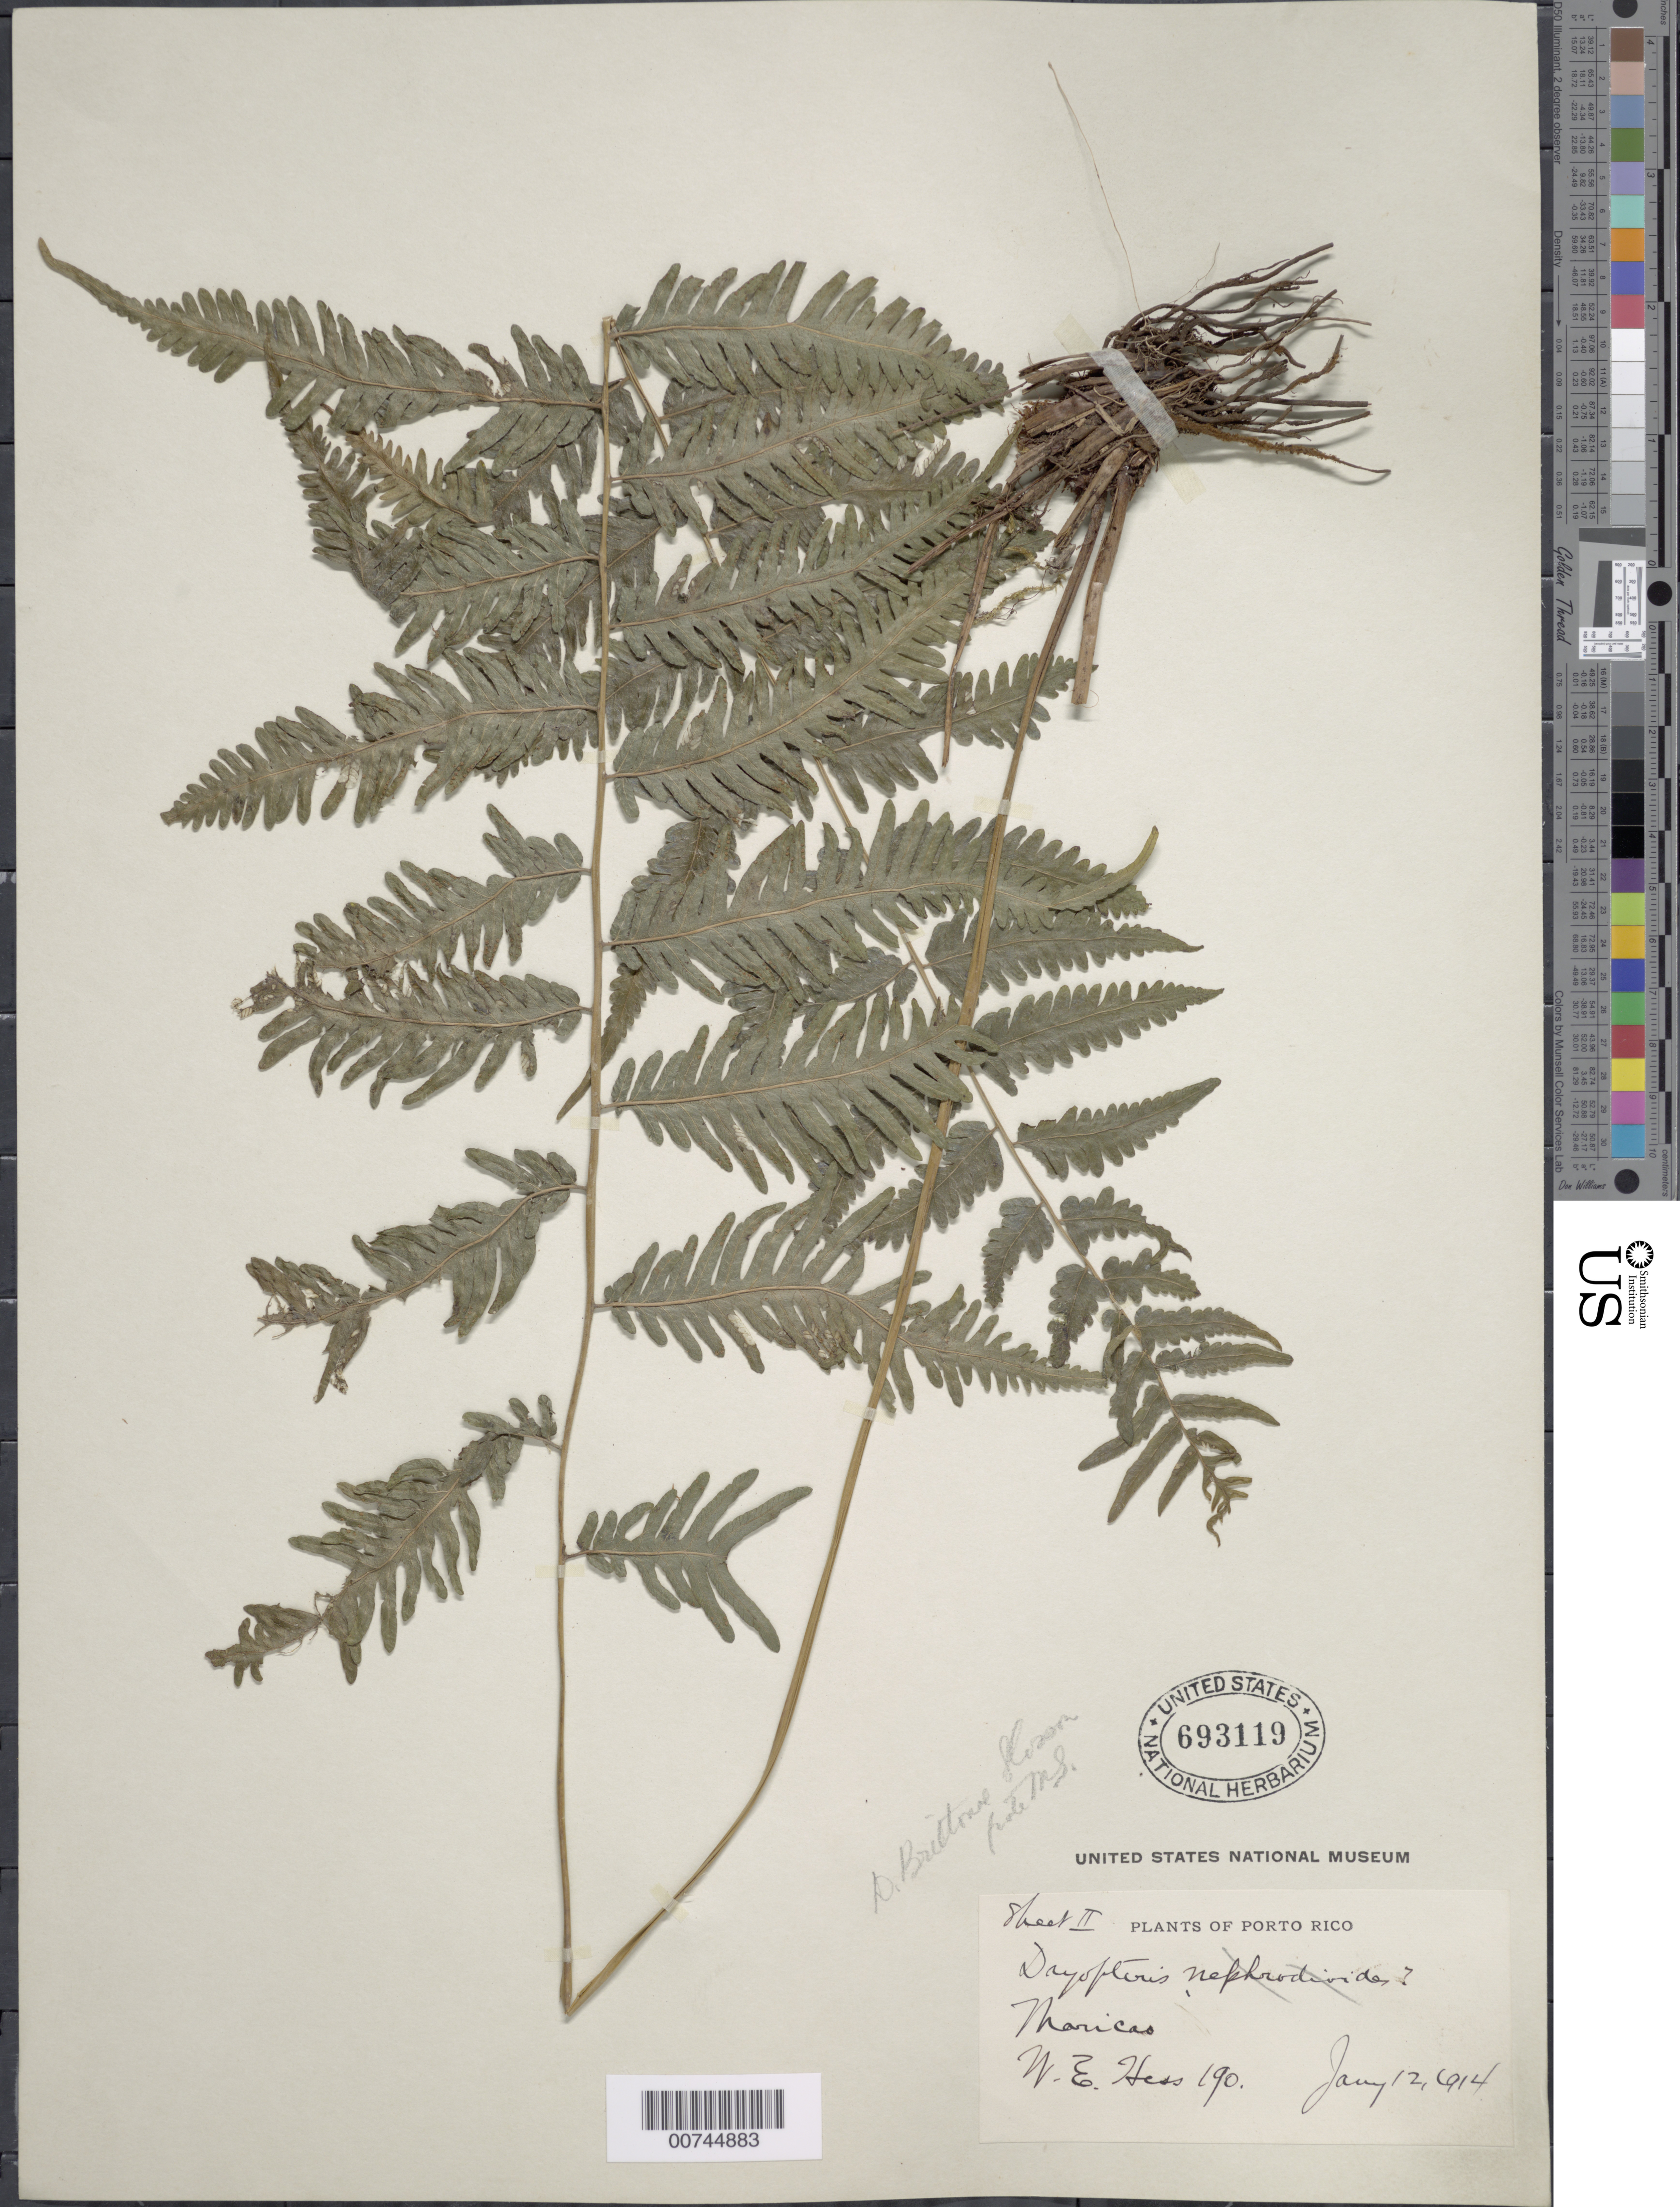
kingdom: Plantae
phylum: Tracheophyta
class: Polypodiopsida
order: Polypodiales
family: Thelypteridaceae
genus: Goniopteris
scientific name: Goniopteris brittonae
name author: (Slosson ex Maxon) Ching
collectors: W. Hess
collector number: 190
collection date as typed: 12 Jan 1914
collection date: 1914-01-12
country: Puerto Rico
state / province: Maricao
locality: Maricao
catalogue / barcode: US 693119